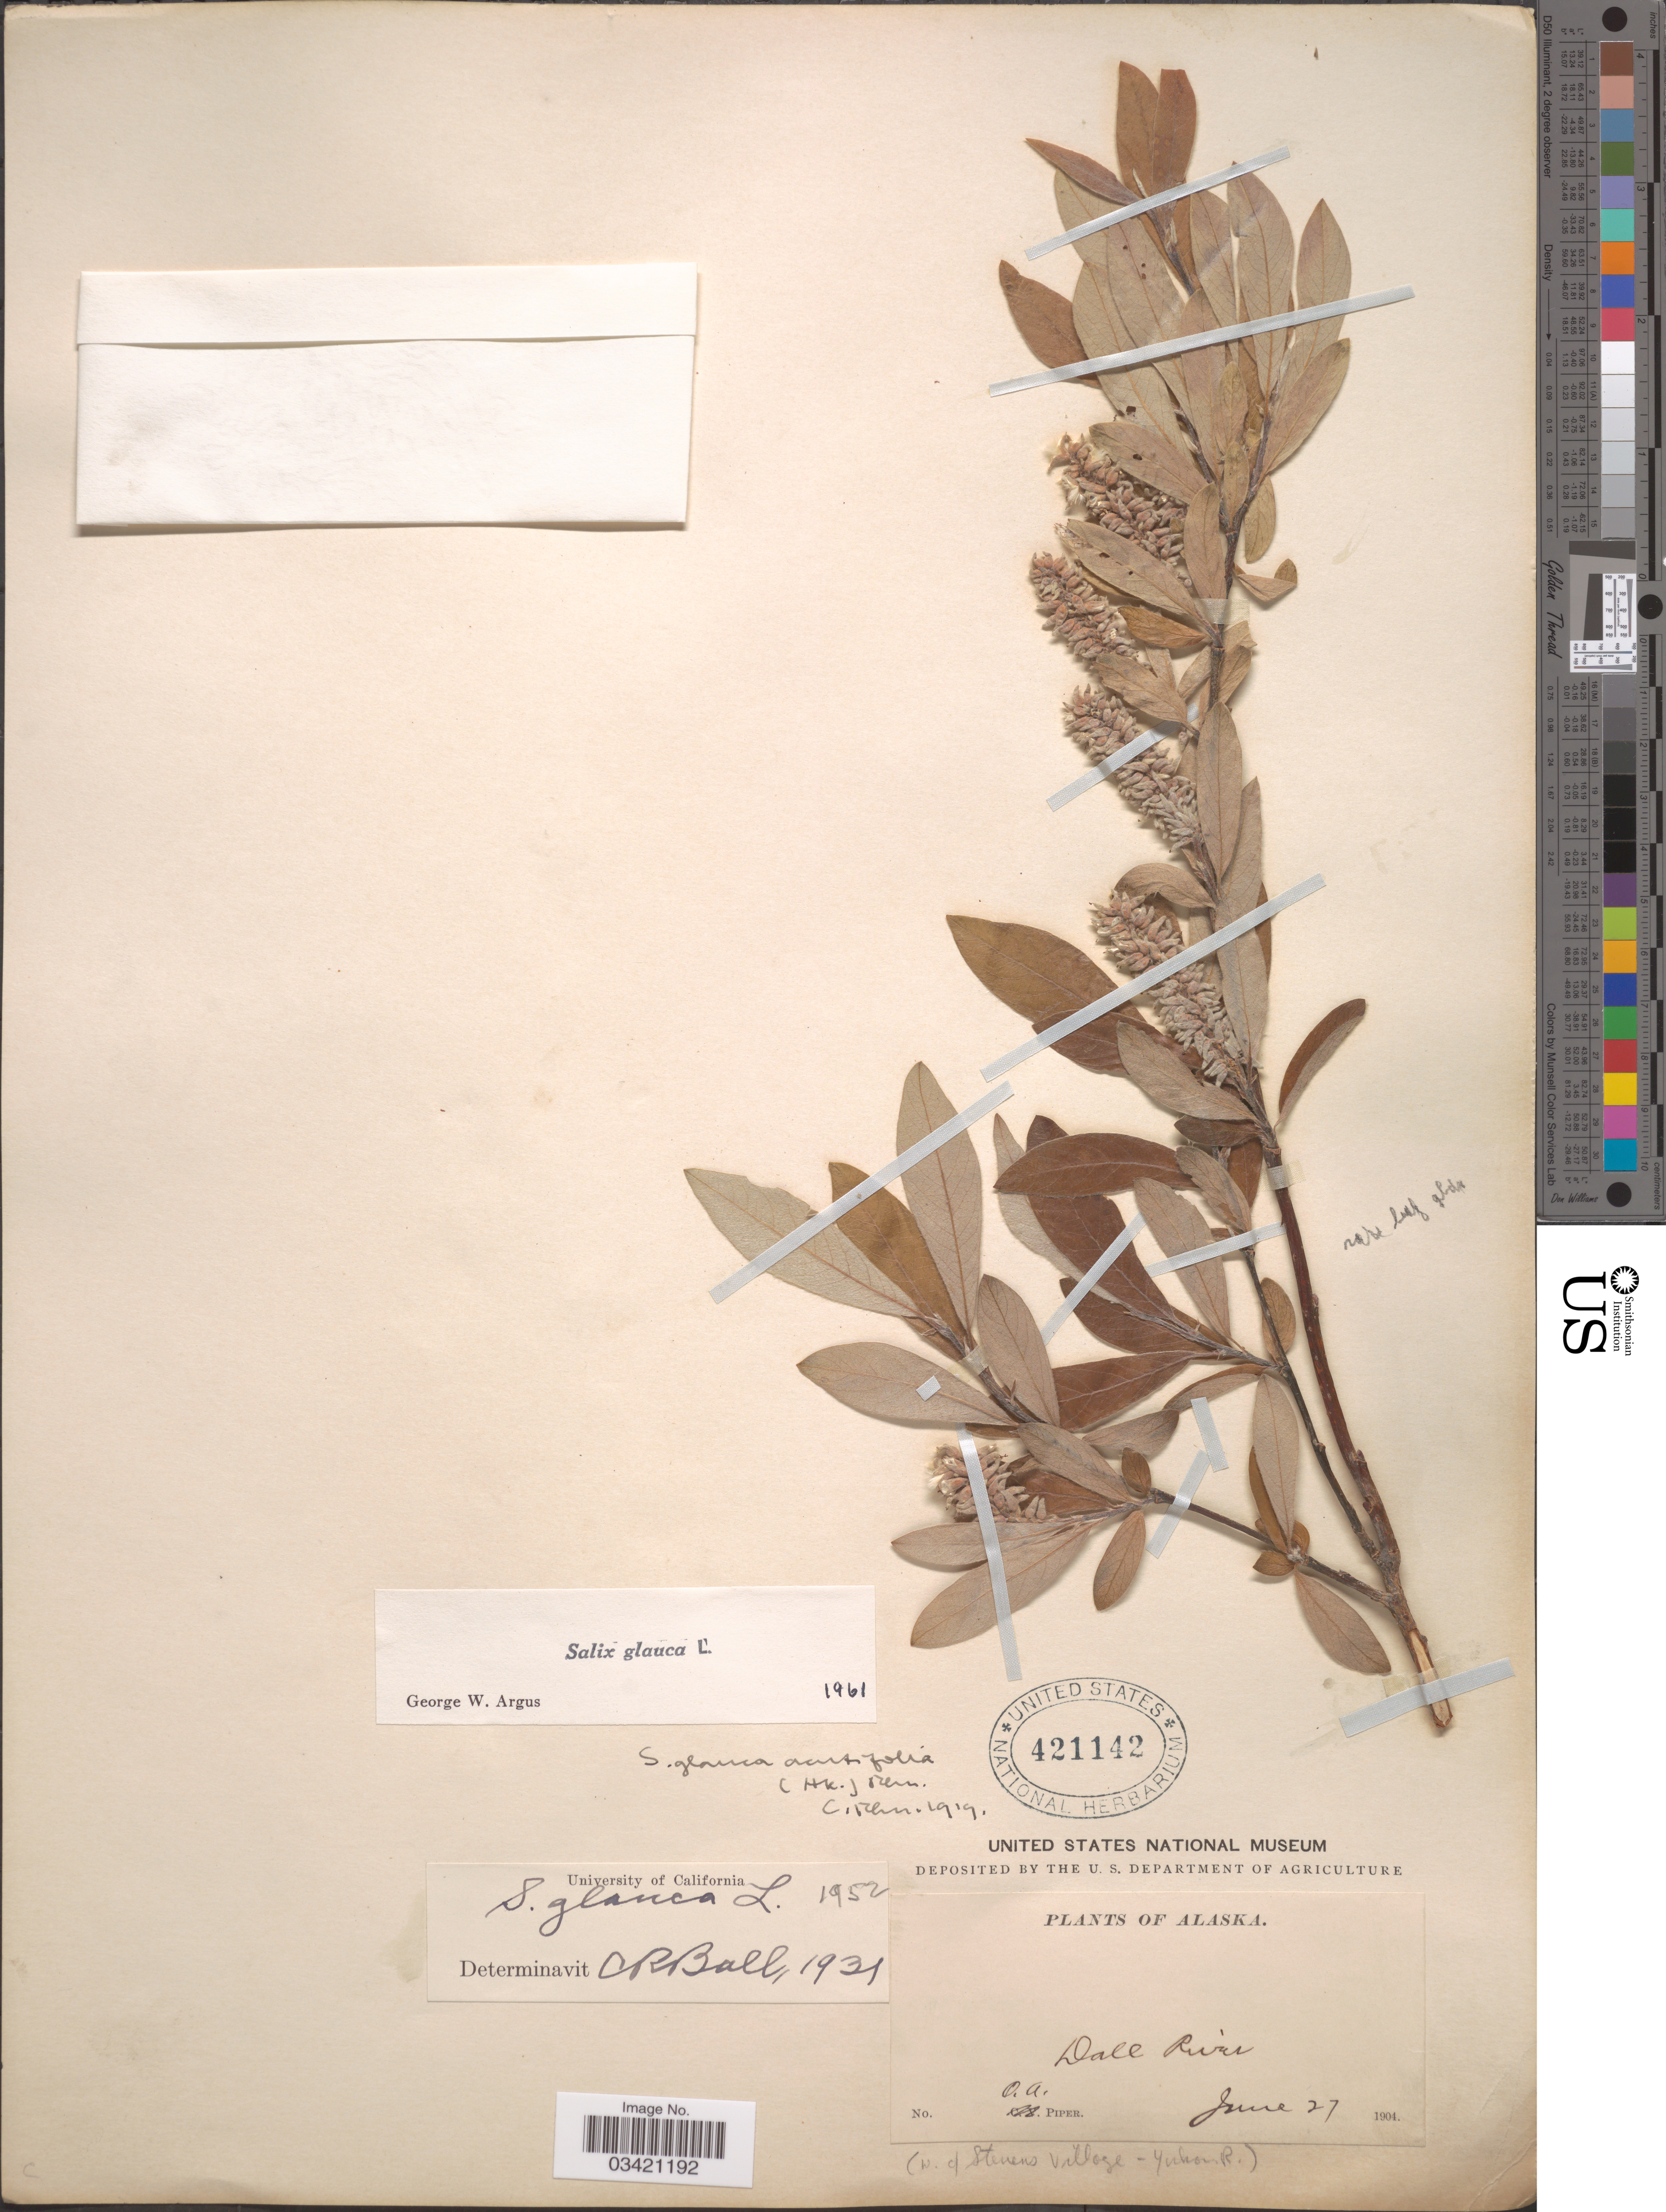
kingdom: Plantae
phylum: Tracheophyta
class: Magnoliopsida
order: Malpighiales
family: Salicaceae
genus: Salix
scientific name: Salix glauca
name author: L.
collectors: O. Piper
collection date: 1904-06-27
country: United States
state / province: Alaska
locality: Dall River.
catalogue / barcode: US 421142